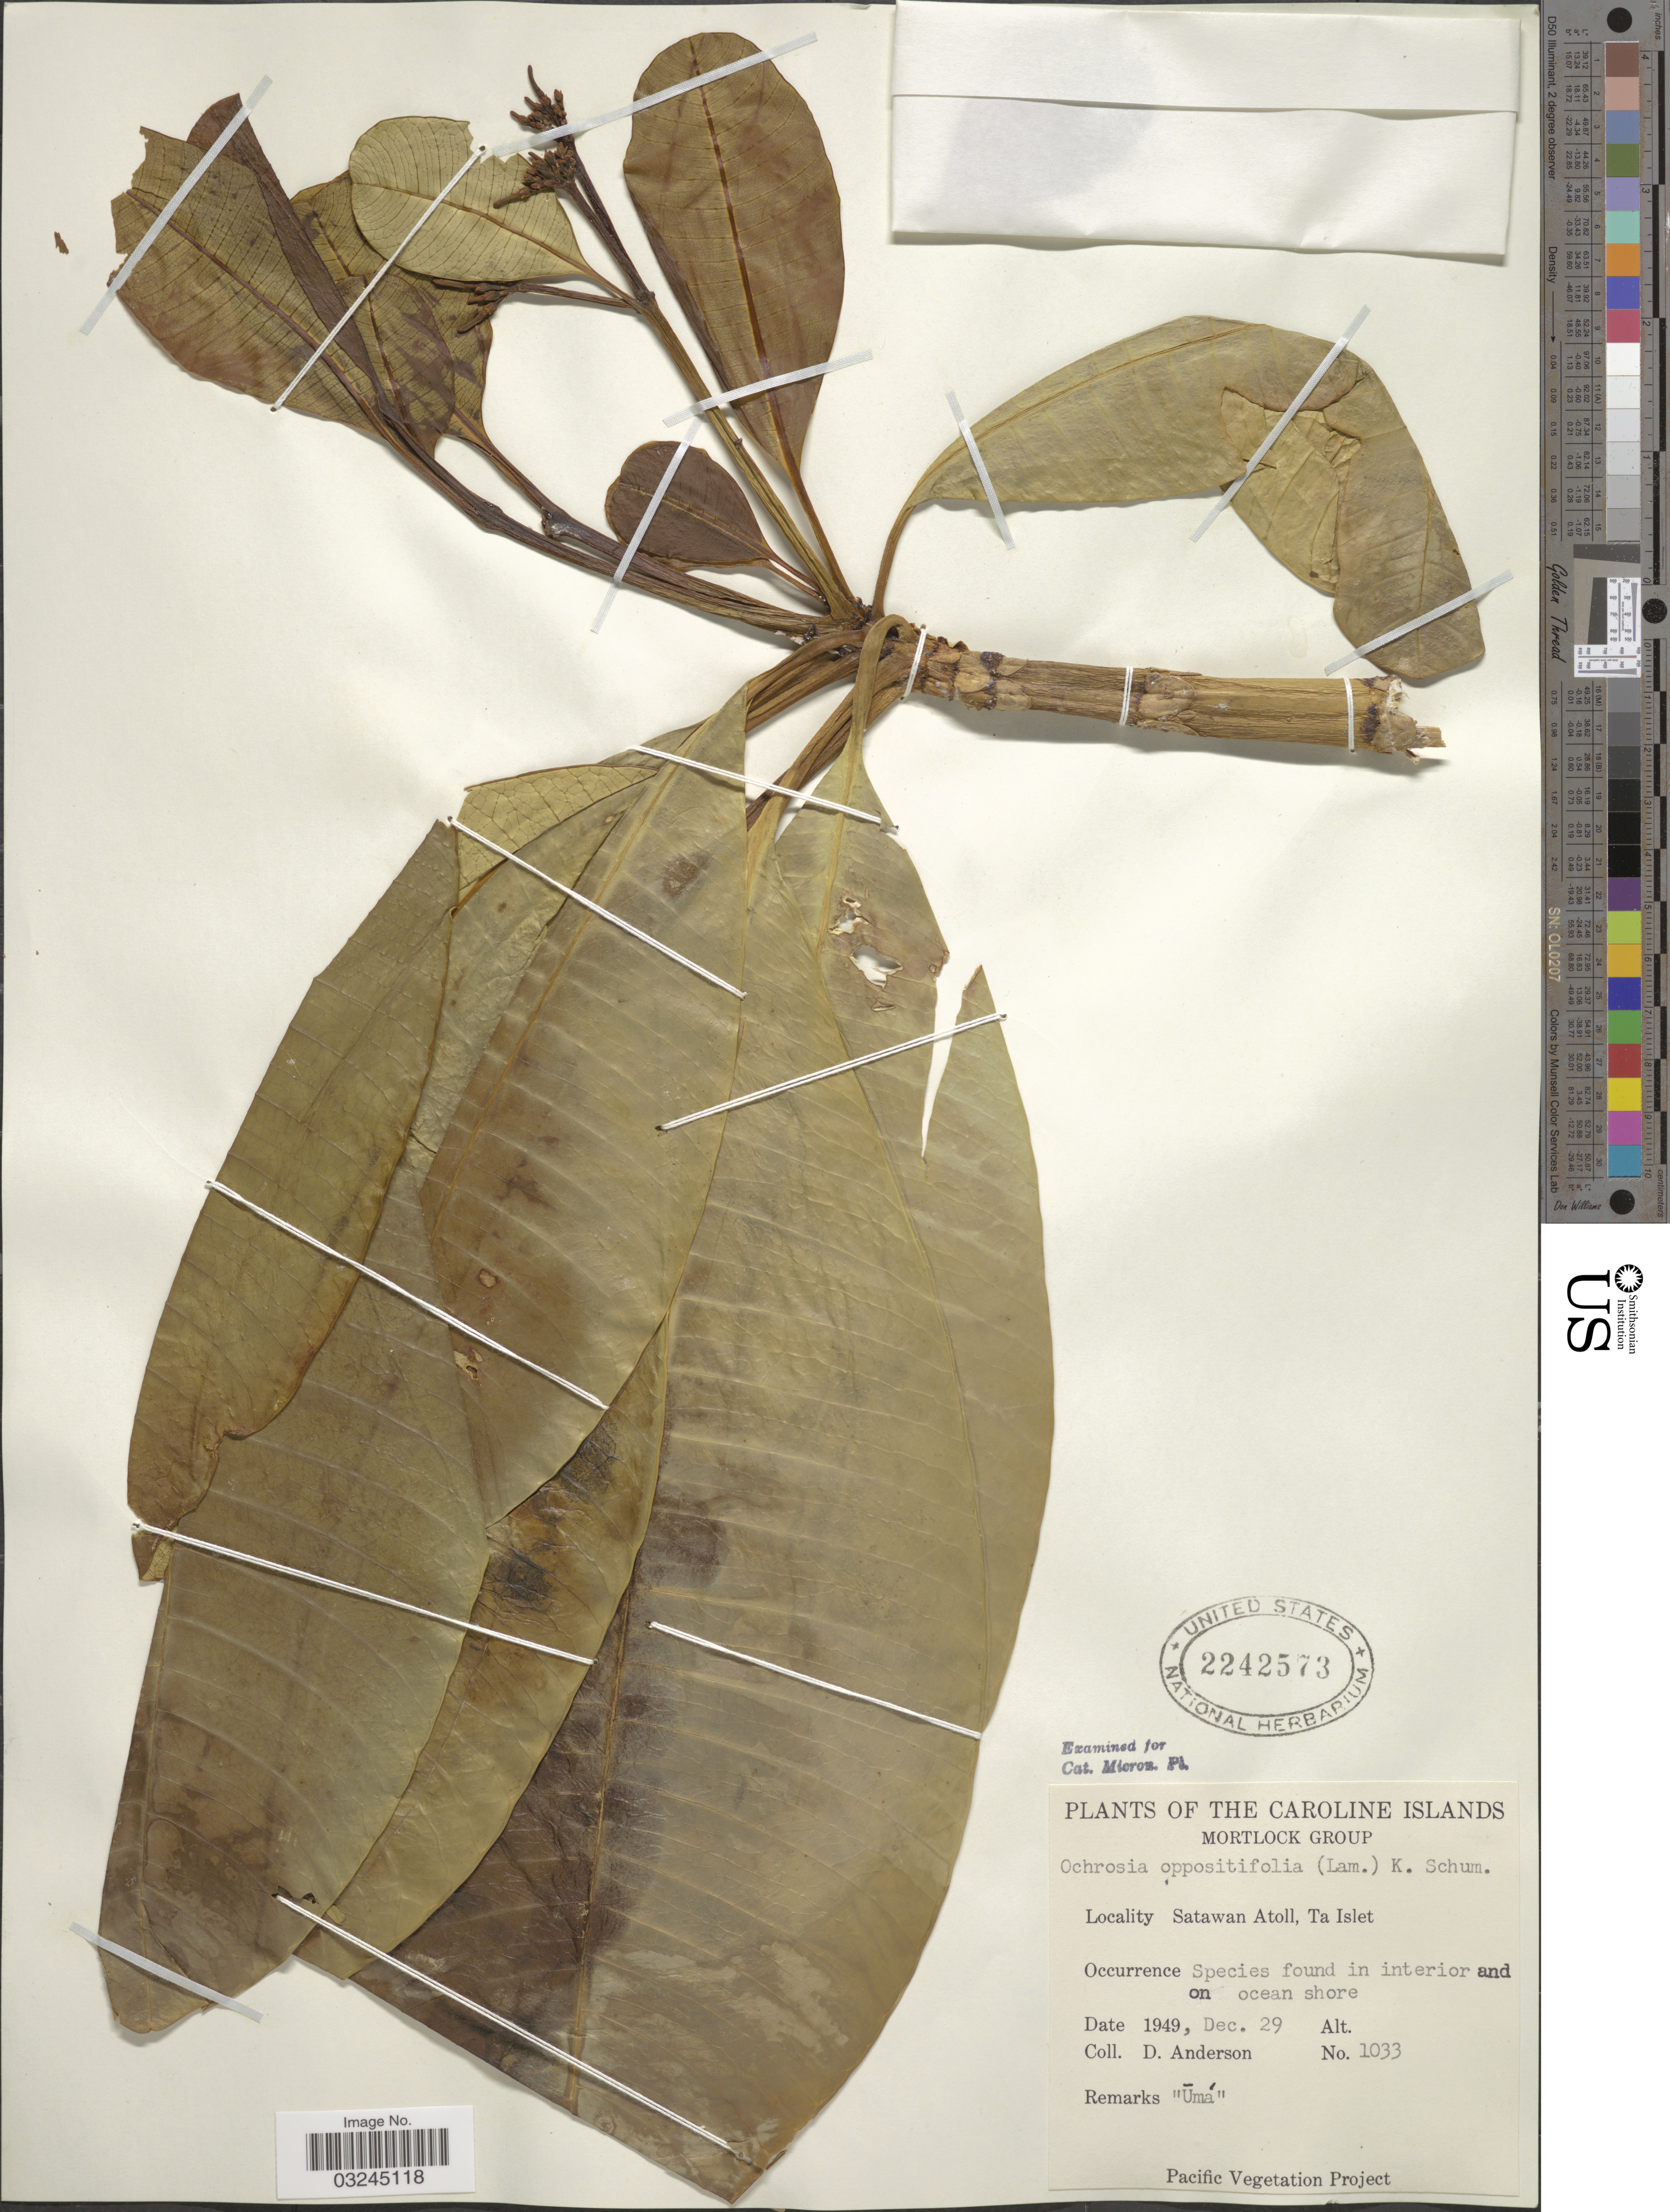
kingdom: Plantae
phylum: Tracheophyta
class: Magnoliopsida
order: Gentianales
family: Apocynaceae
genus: Ochrosia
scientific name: Ochrosia oppositifolia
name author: (Lam.) K. Schum.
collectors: D. Anderson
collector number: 1033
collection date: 1949-12-29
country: Micronesia, Federated States of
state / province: Truk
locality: The Caroline Islands. Mortlock Group. Satawan Atoll, Ta Islet.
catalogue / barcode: US 2242573